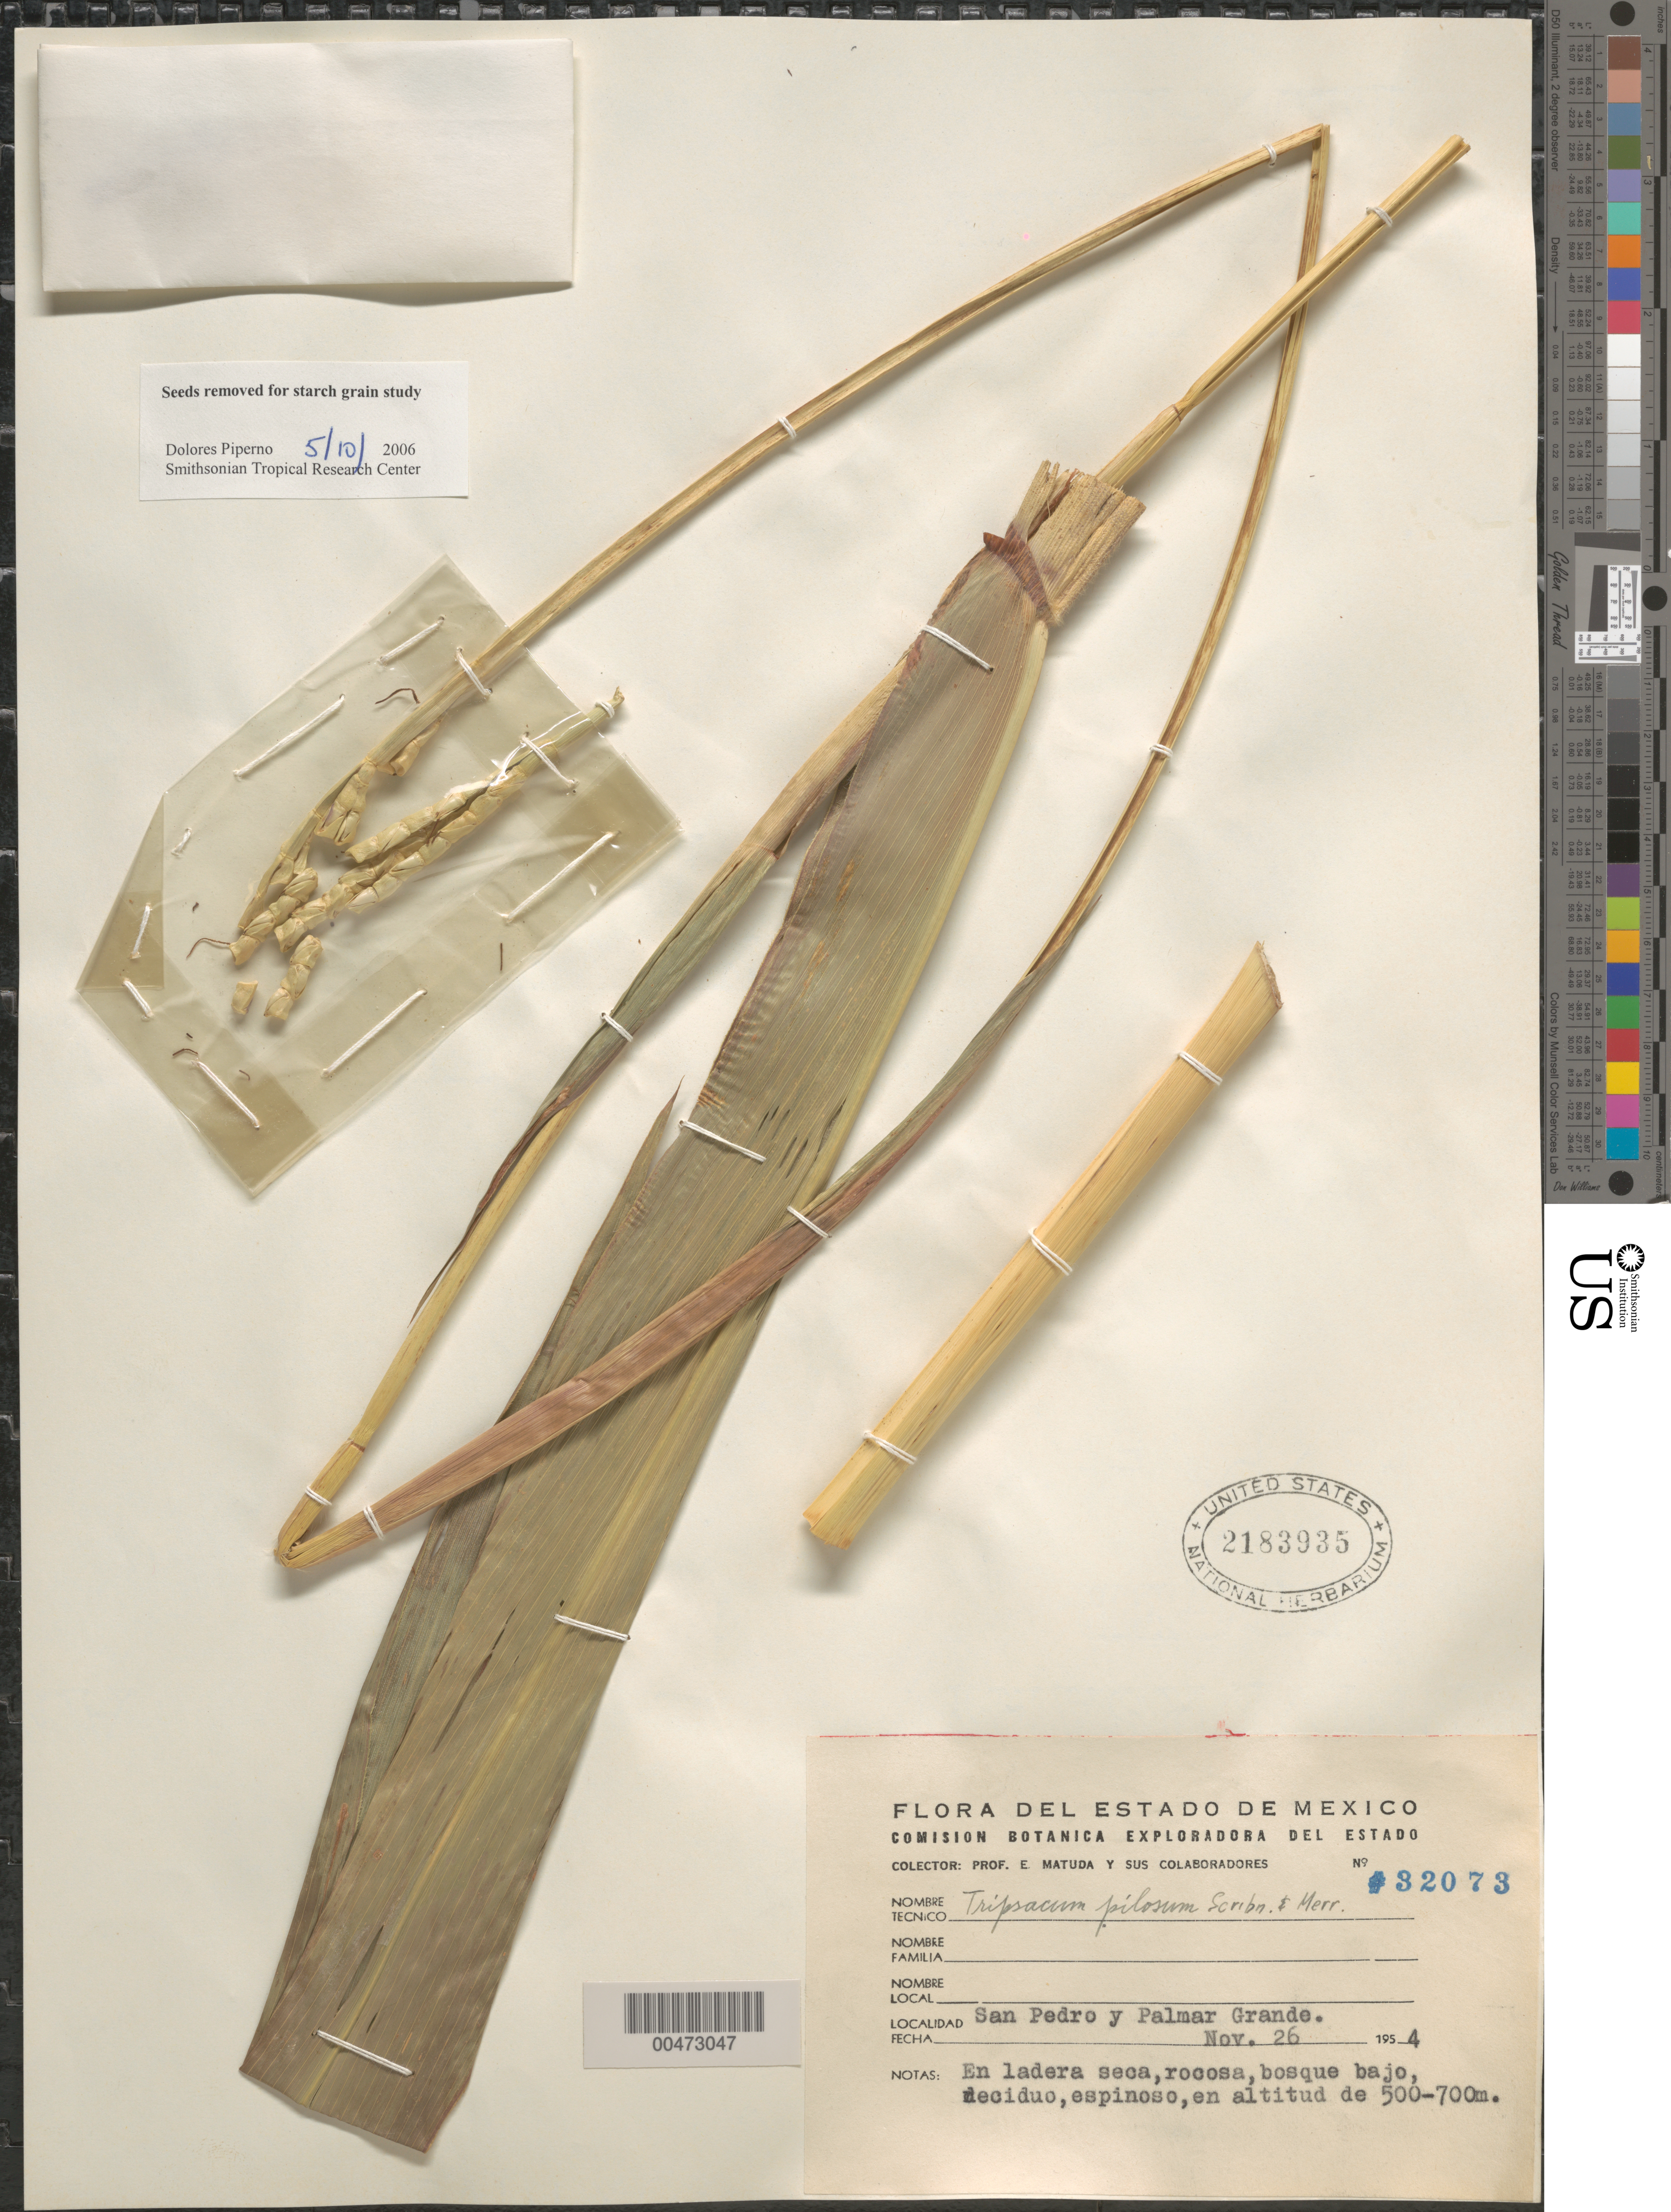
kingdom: Plantae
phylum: Tracheophyta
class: Liliopsida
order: Poales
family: Poaceae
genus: Tripsacum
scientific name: Tripsacum pilosum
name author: Scribn. & Merr.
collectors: E. Matuda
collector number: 32073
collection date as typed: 26 Nov 1954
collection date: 1954-11-26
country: Mexico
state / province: México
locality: San Pedro & Palmar Grande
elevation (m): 500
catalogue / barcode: US 2183935